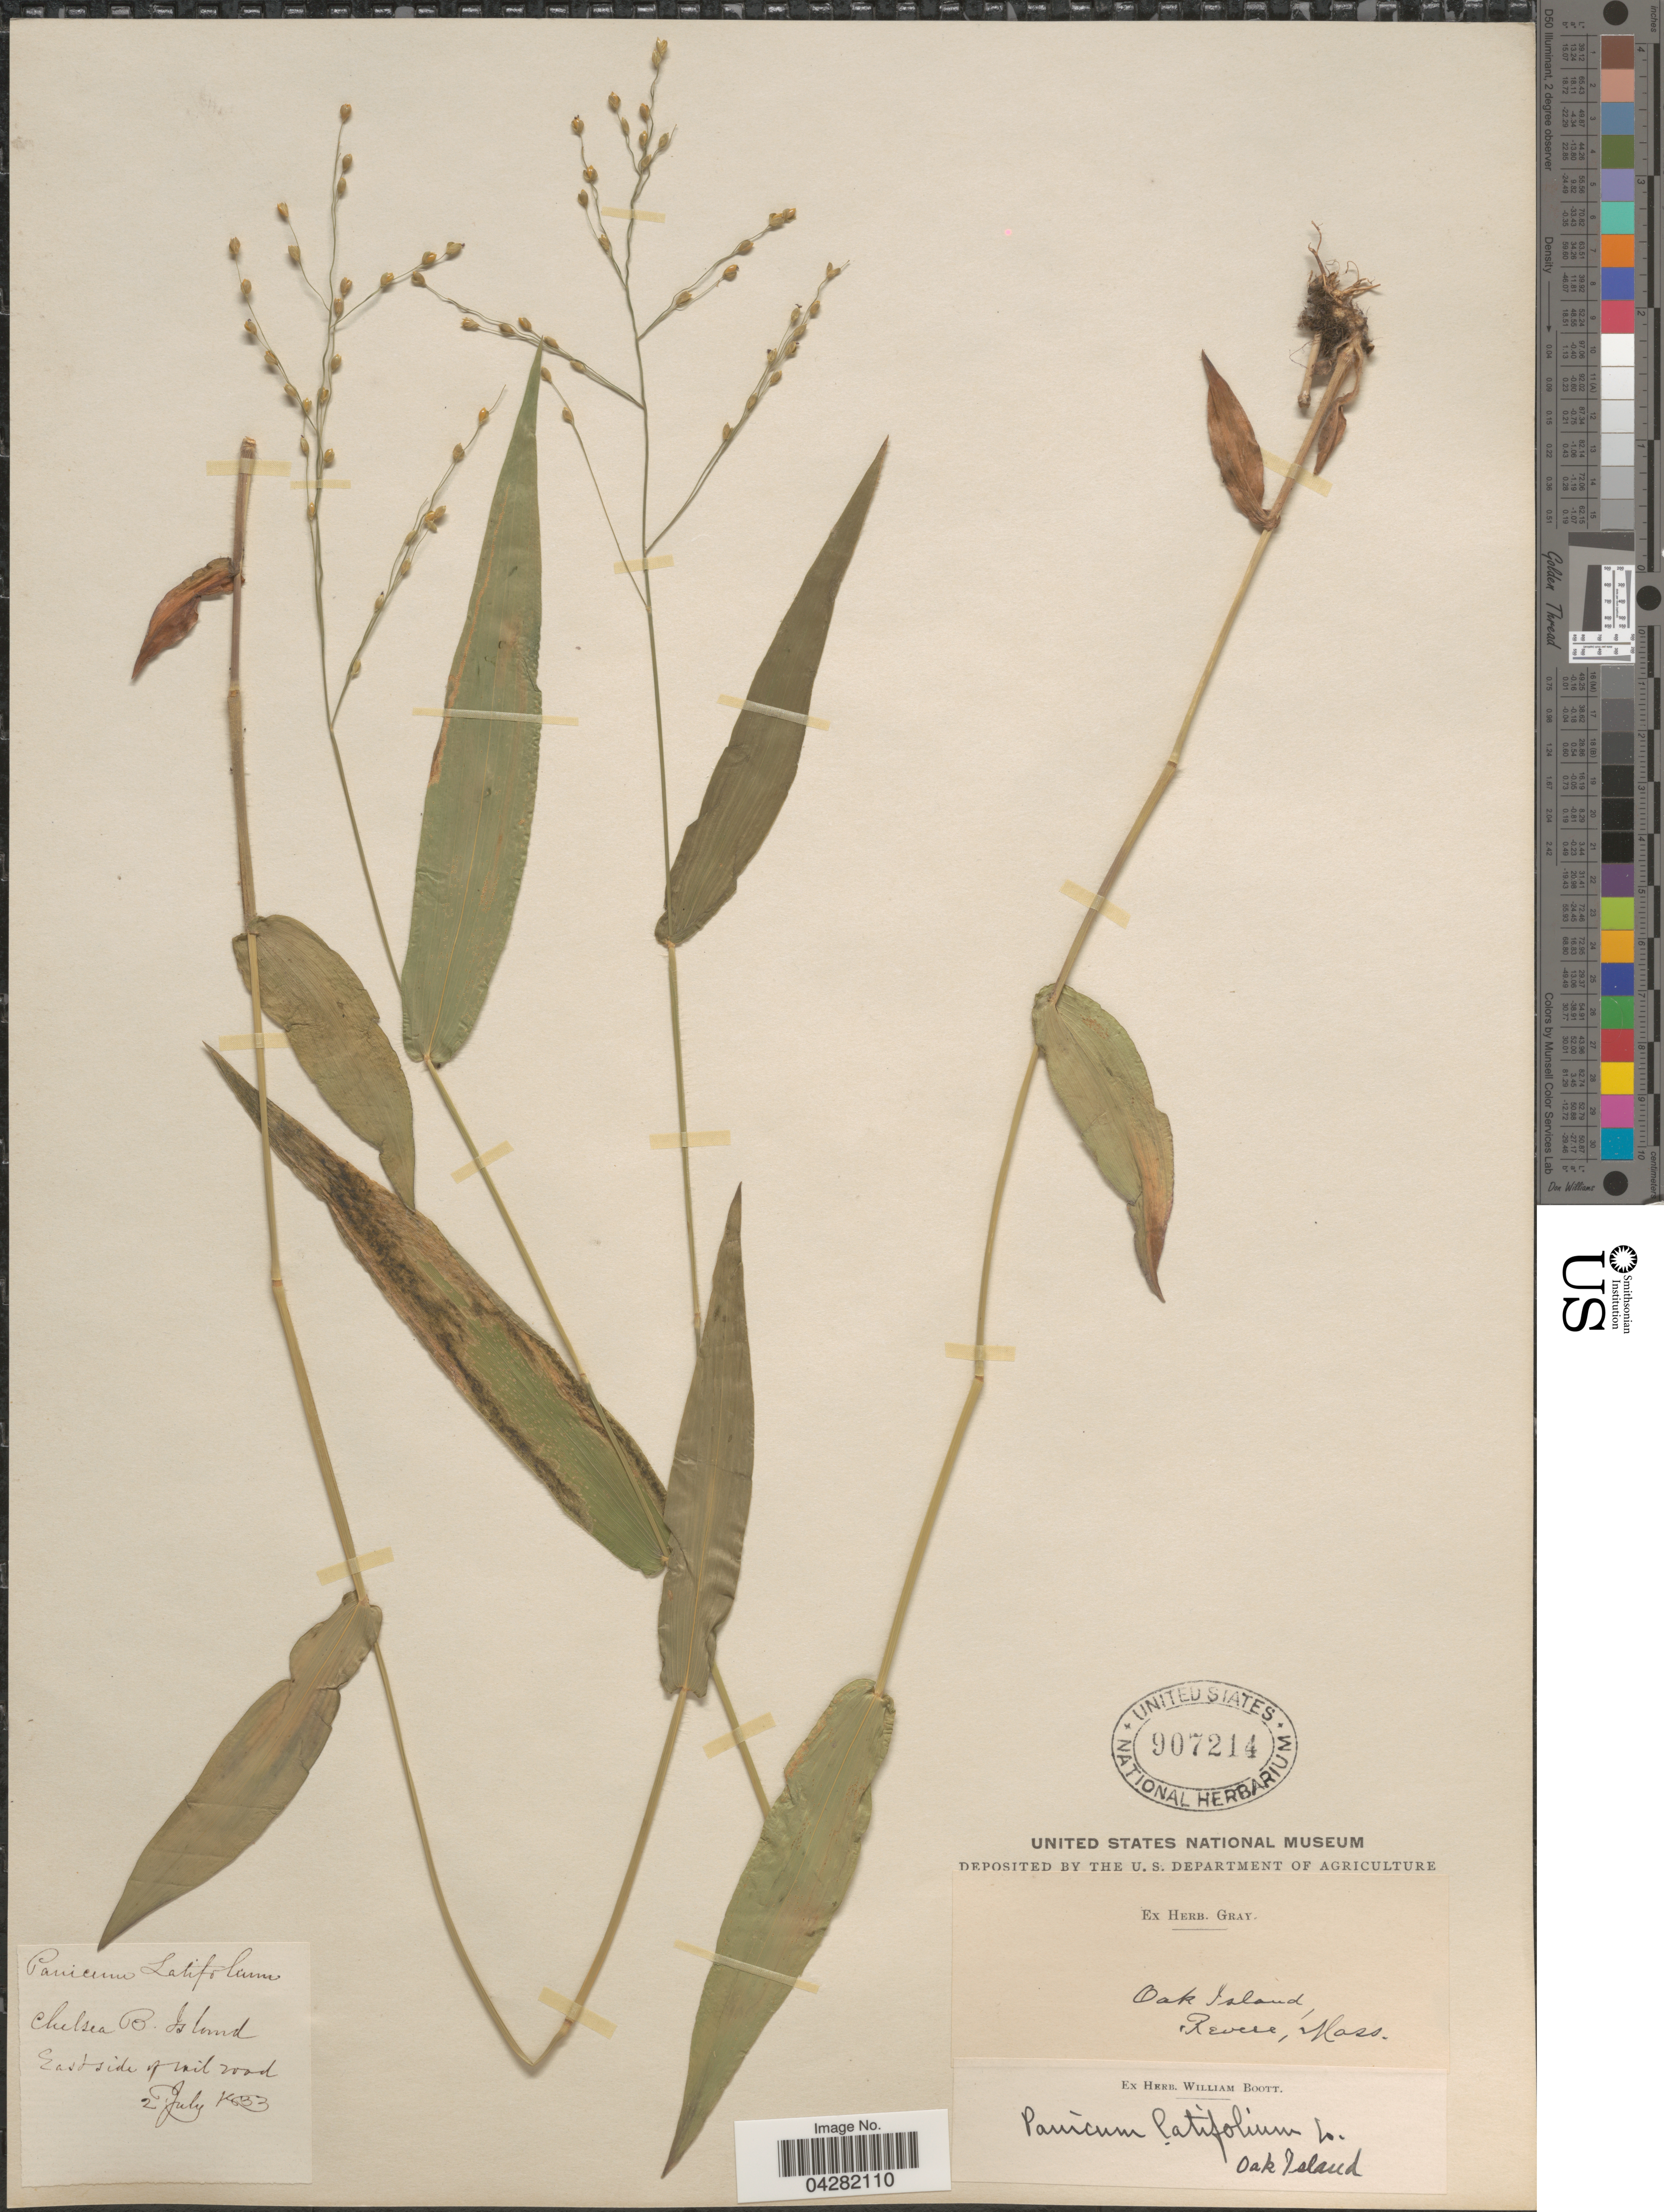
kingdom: Plantae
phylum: Tracheophyta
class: Liliopsida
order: Poales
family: Poaceae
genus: Dichanthelium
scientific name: Dichanthelium latifolium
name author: (L.) Harvill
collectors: ex herb. Gray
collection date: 1833-07-02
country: United States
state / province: Massachusetts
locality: Chelsea B. Island. East side of rail road. Oak Island, Revere.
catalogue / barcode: US 907214